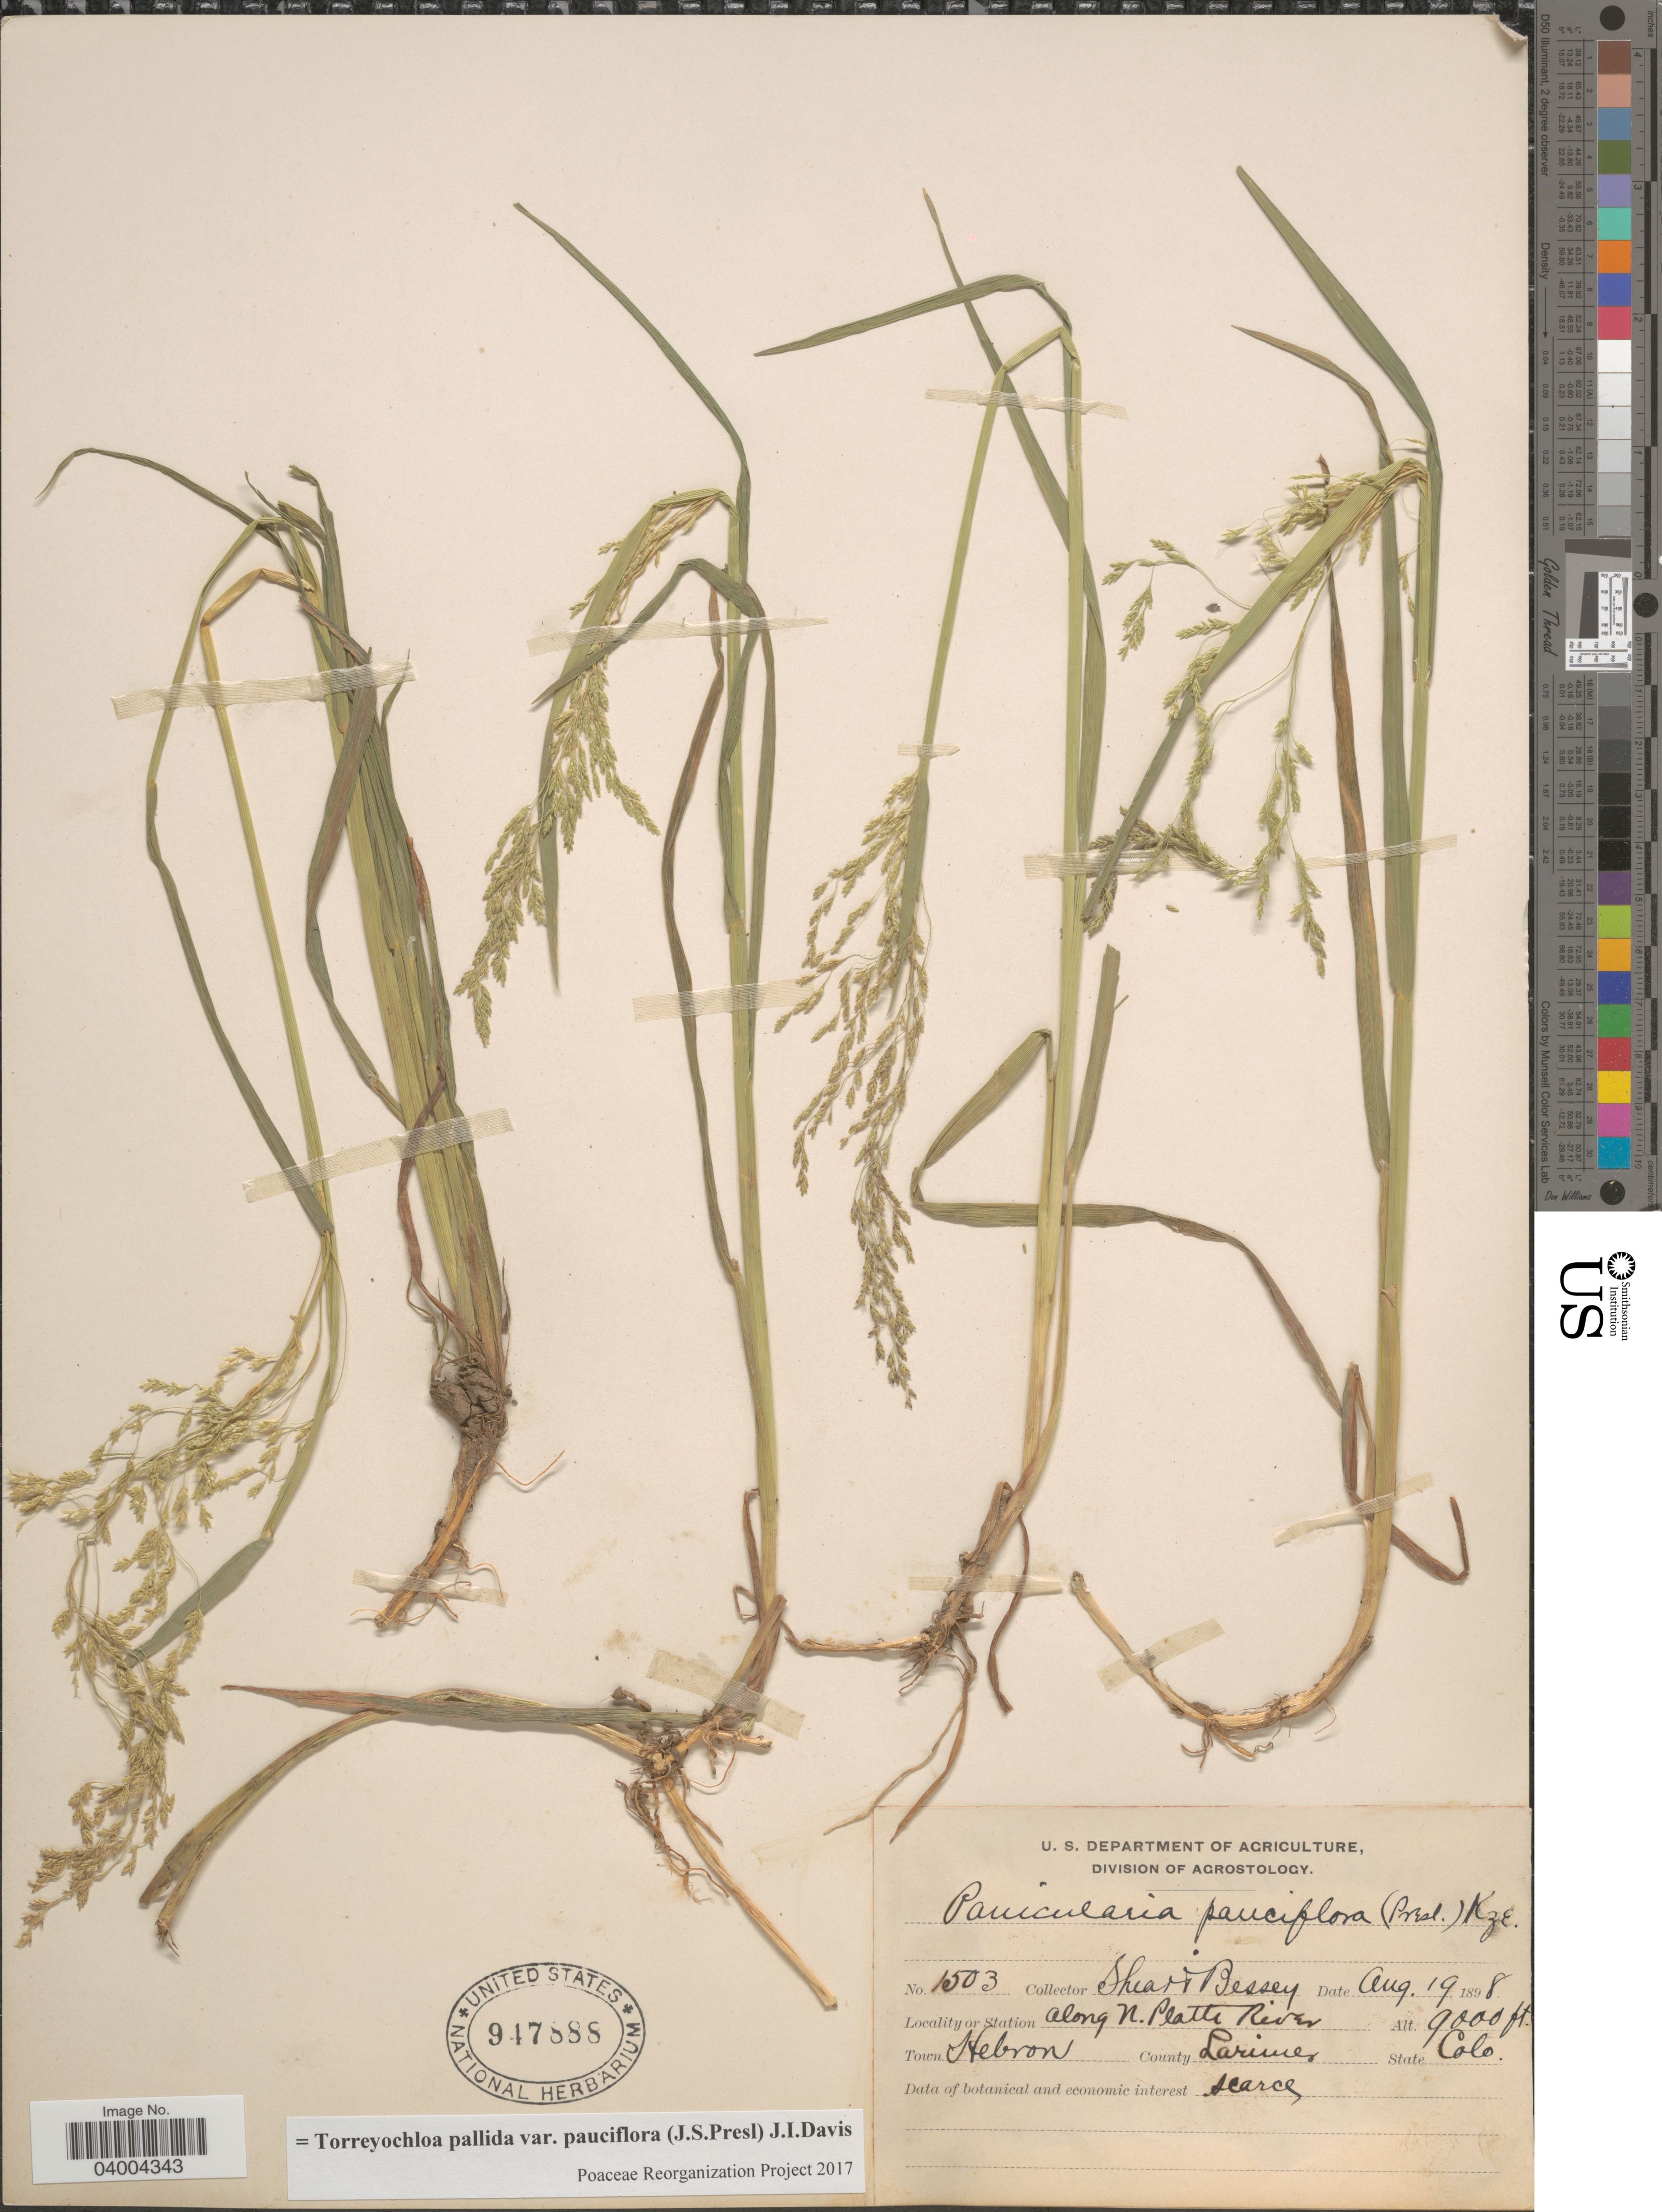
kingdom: Plantae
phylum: Tracheophyta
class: Liliopsida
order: Poales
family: Poaceae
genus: Torreyochloa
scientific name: Torreyochloa pallida var. pauciflora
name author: (J. Presl) J.I. Davis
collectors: -- Shear & -. Bessey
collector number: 1503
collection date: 1898-08-19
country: United States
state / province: Colorado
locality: Station Along N. Platte River. Town Hebron. County Larimer.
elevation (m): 2743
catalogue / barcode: US 947888